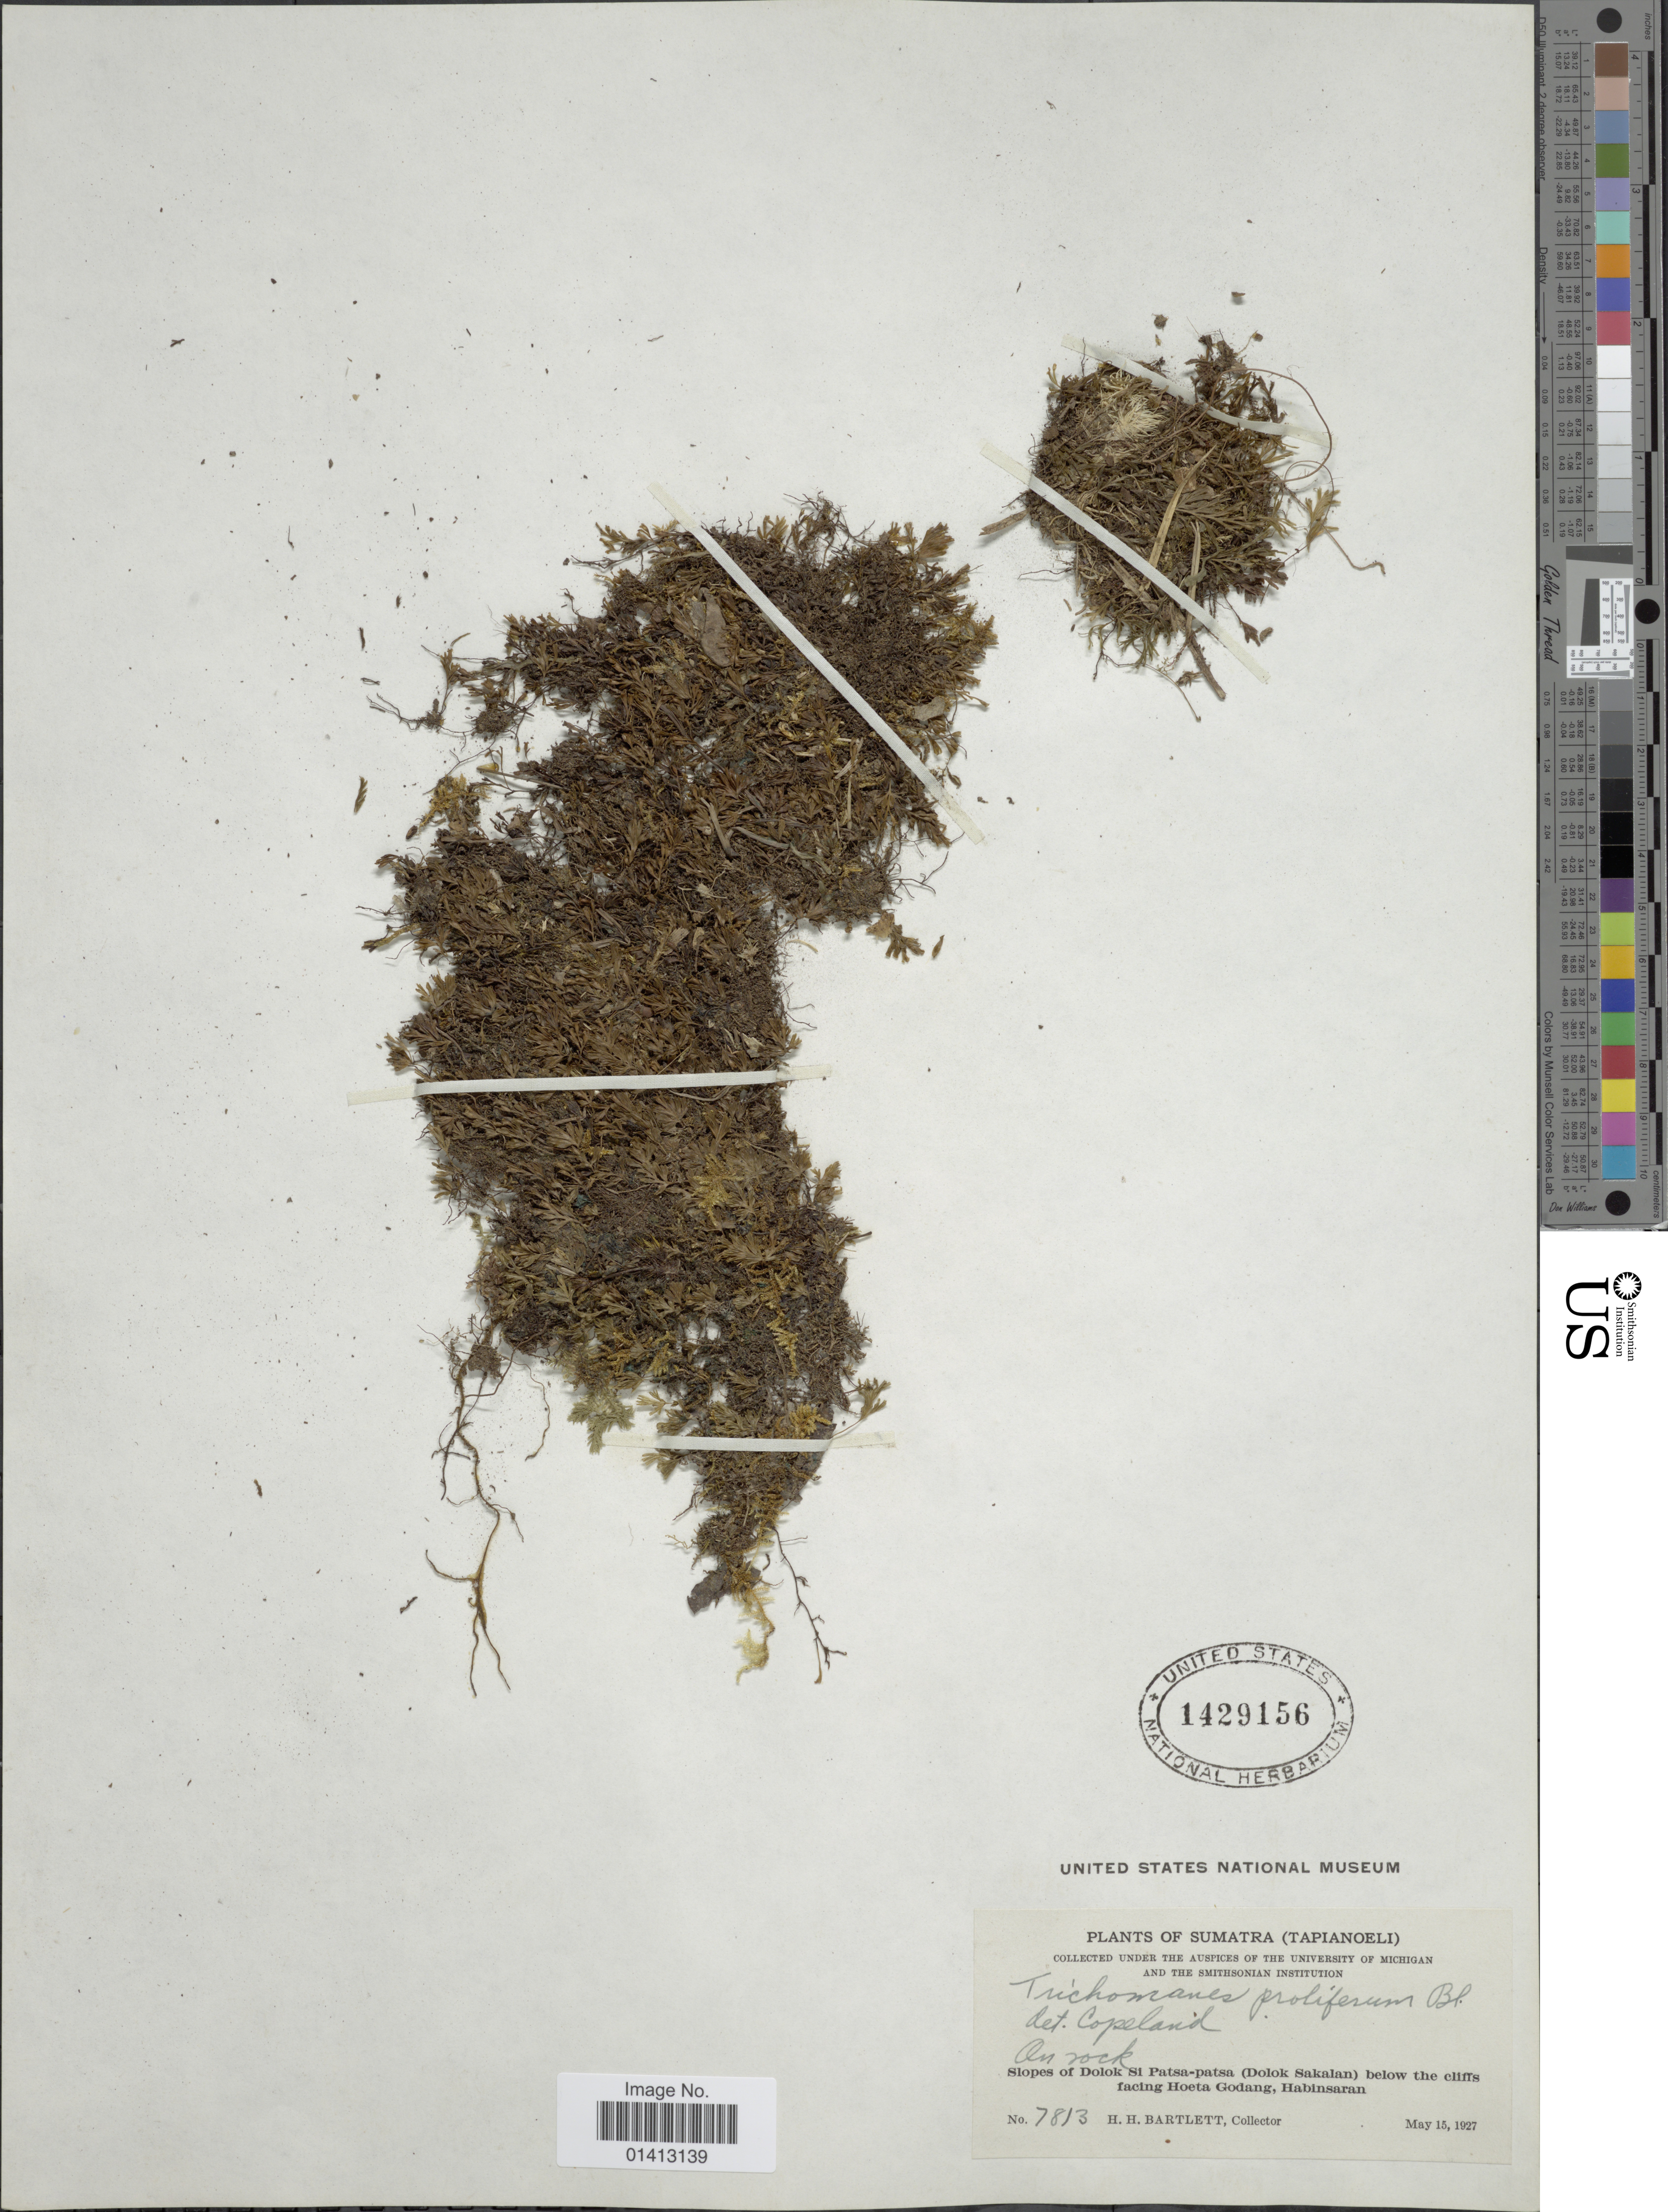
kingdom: Plantae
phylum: Tracheophyta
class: Polypodiopsida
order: Hymenophyllales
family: Hymenophyllaceae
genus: Crepidomanes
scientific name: Crepidomanes proliferum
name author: (Blume) Bostock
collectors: H. H. Bartlett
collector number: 7813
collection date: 1927-05-15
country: Indonesia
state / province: Sumatra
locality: (Tapianoeli), Slopes of Dolok Si Patsa-patsa (Dolok Sakalan) below the cliffs facing Hoeta Godang, Habinsaran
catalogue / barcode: US 1429156